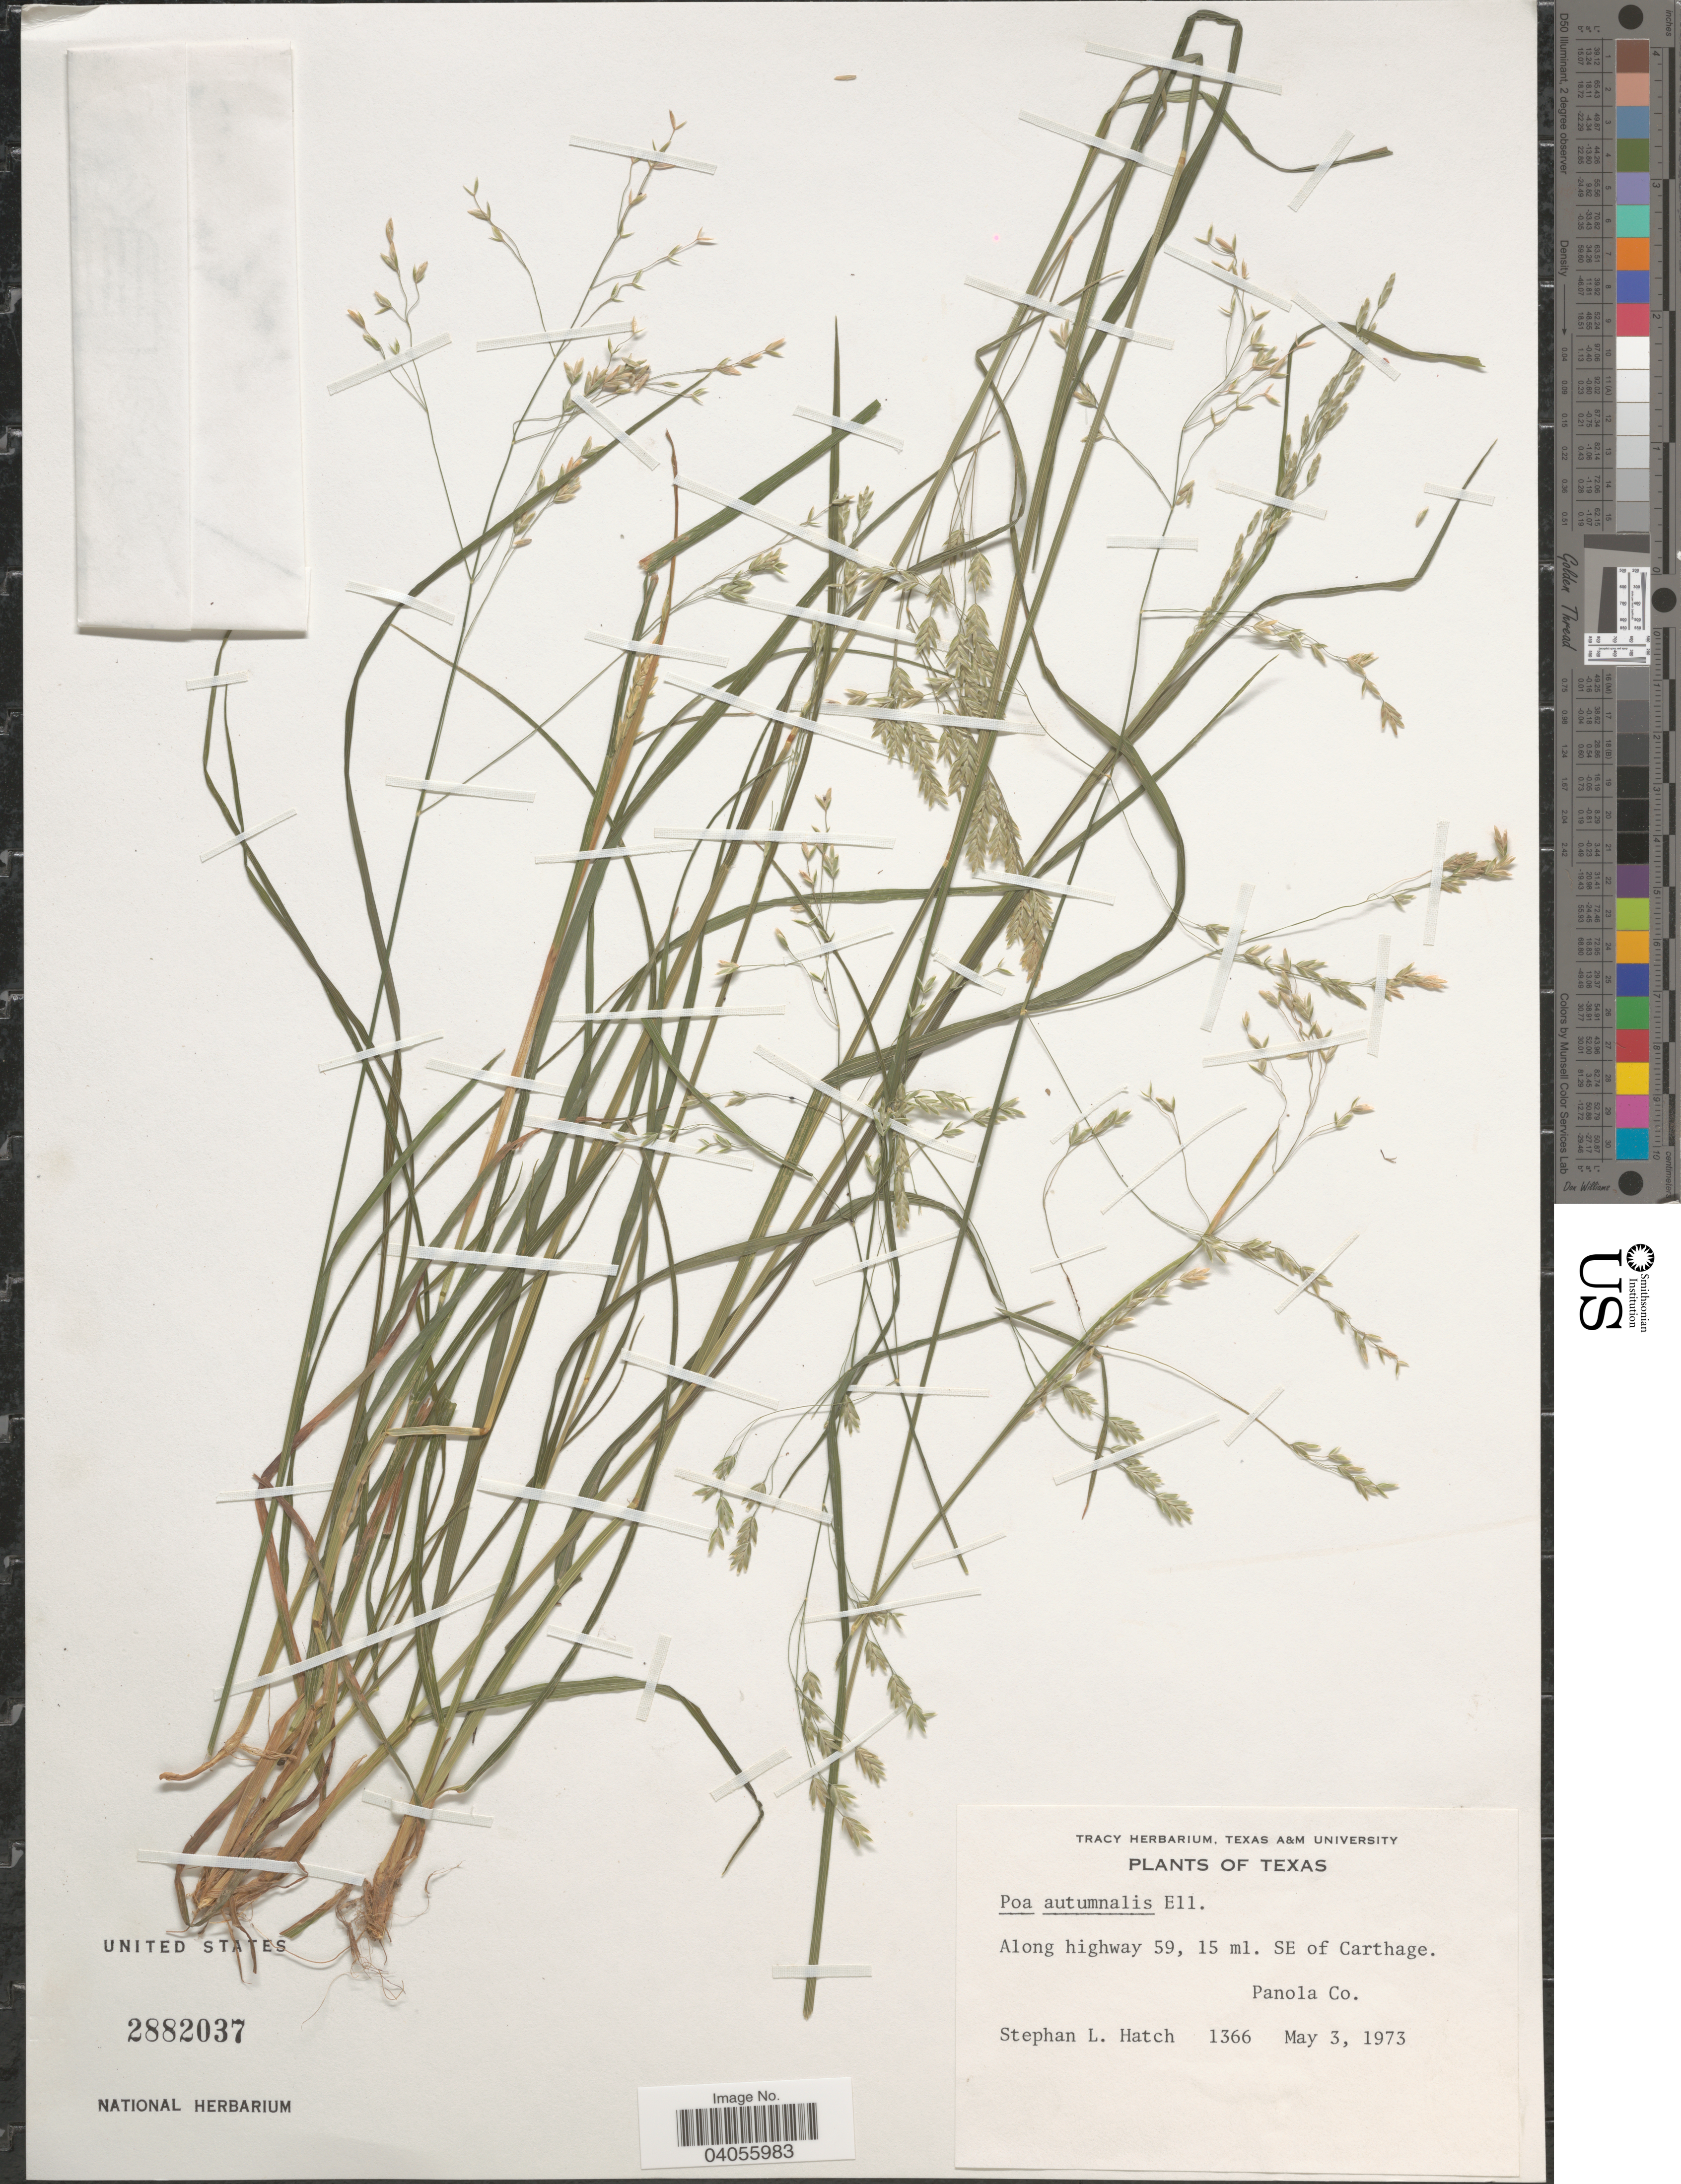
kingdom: Plantae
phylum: Tracheophyta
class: Liliopsida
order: Poales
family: Poaceae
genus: Poa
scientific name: Poa autumnalis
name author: Muhl. ex Elliott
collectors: S. L. Hatch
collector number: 1366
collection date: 1973-05-03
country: United States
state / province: Texas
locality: Along highway 59, 15 ml. SE of Carthage. Panola Co.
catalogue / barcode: US 2882037